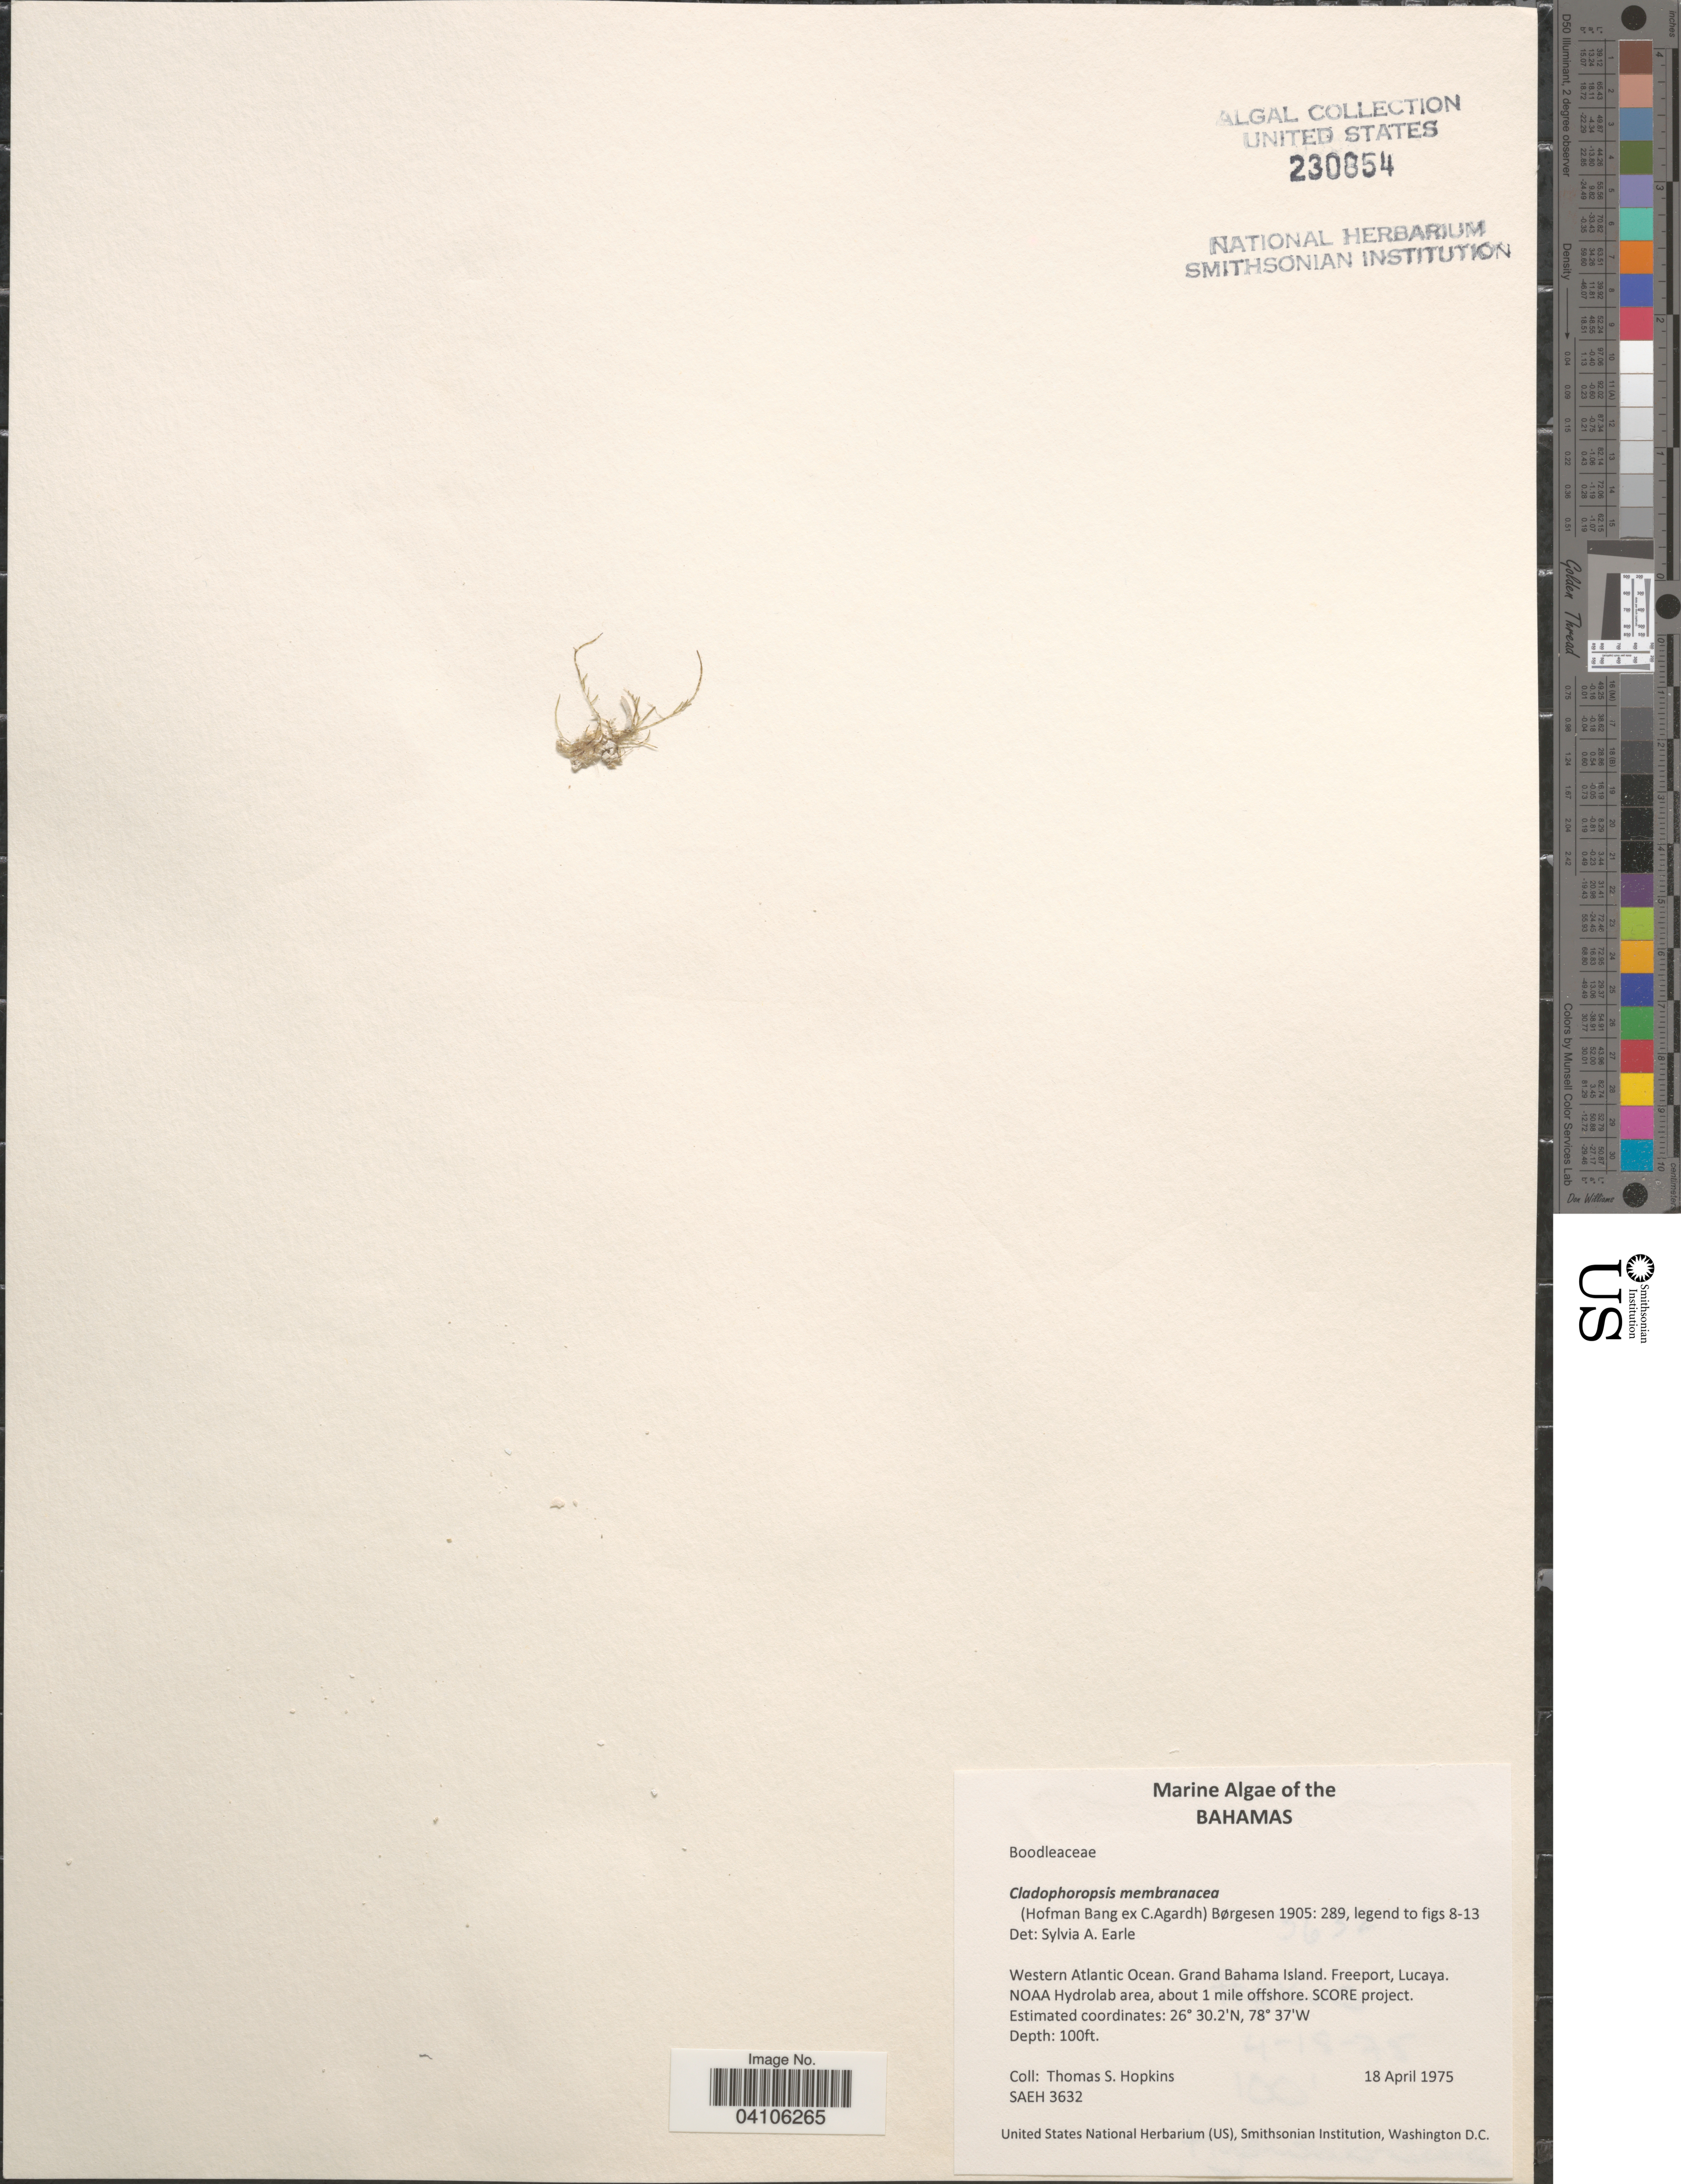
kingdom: Plantae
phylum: Chlorophyta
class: Ulvophyceae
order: Siphonocladales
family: Boodleaceae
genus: Cladophoropsis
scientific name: Cladophoropsis membranacea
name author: (Hofman-Bang) Børgesen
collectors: T. Hopkins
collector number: SAEH3632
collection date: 1975-04-18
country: Bahamas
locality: Western Atlantic Ocean. Grand Bahama Island. Freeport, Lucaya. NOAA Hydrolab area, about 1 mile offshore. SCORE project.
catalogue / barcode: US 230854